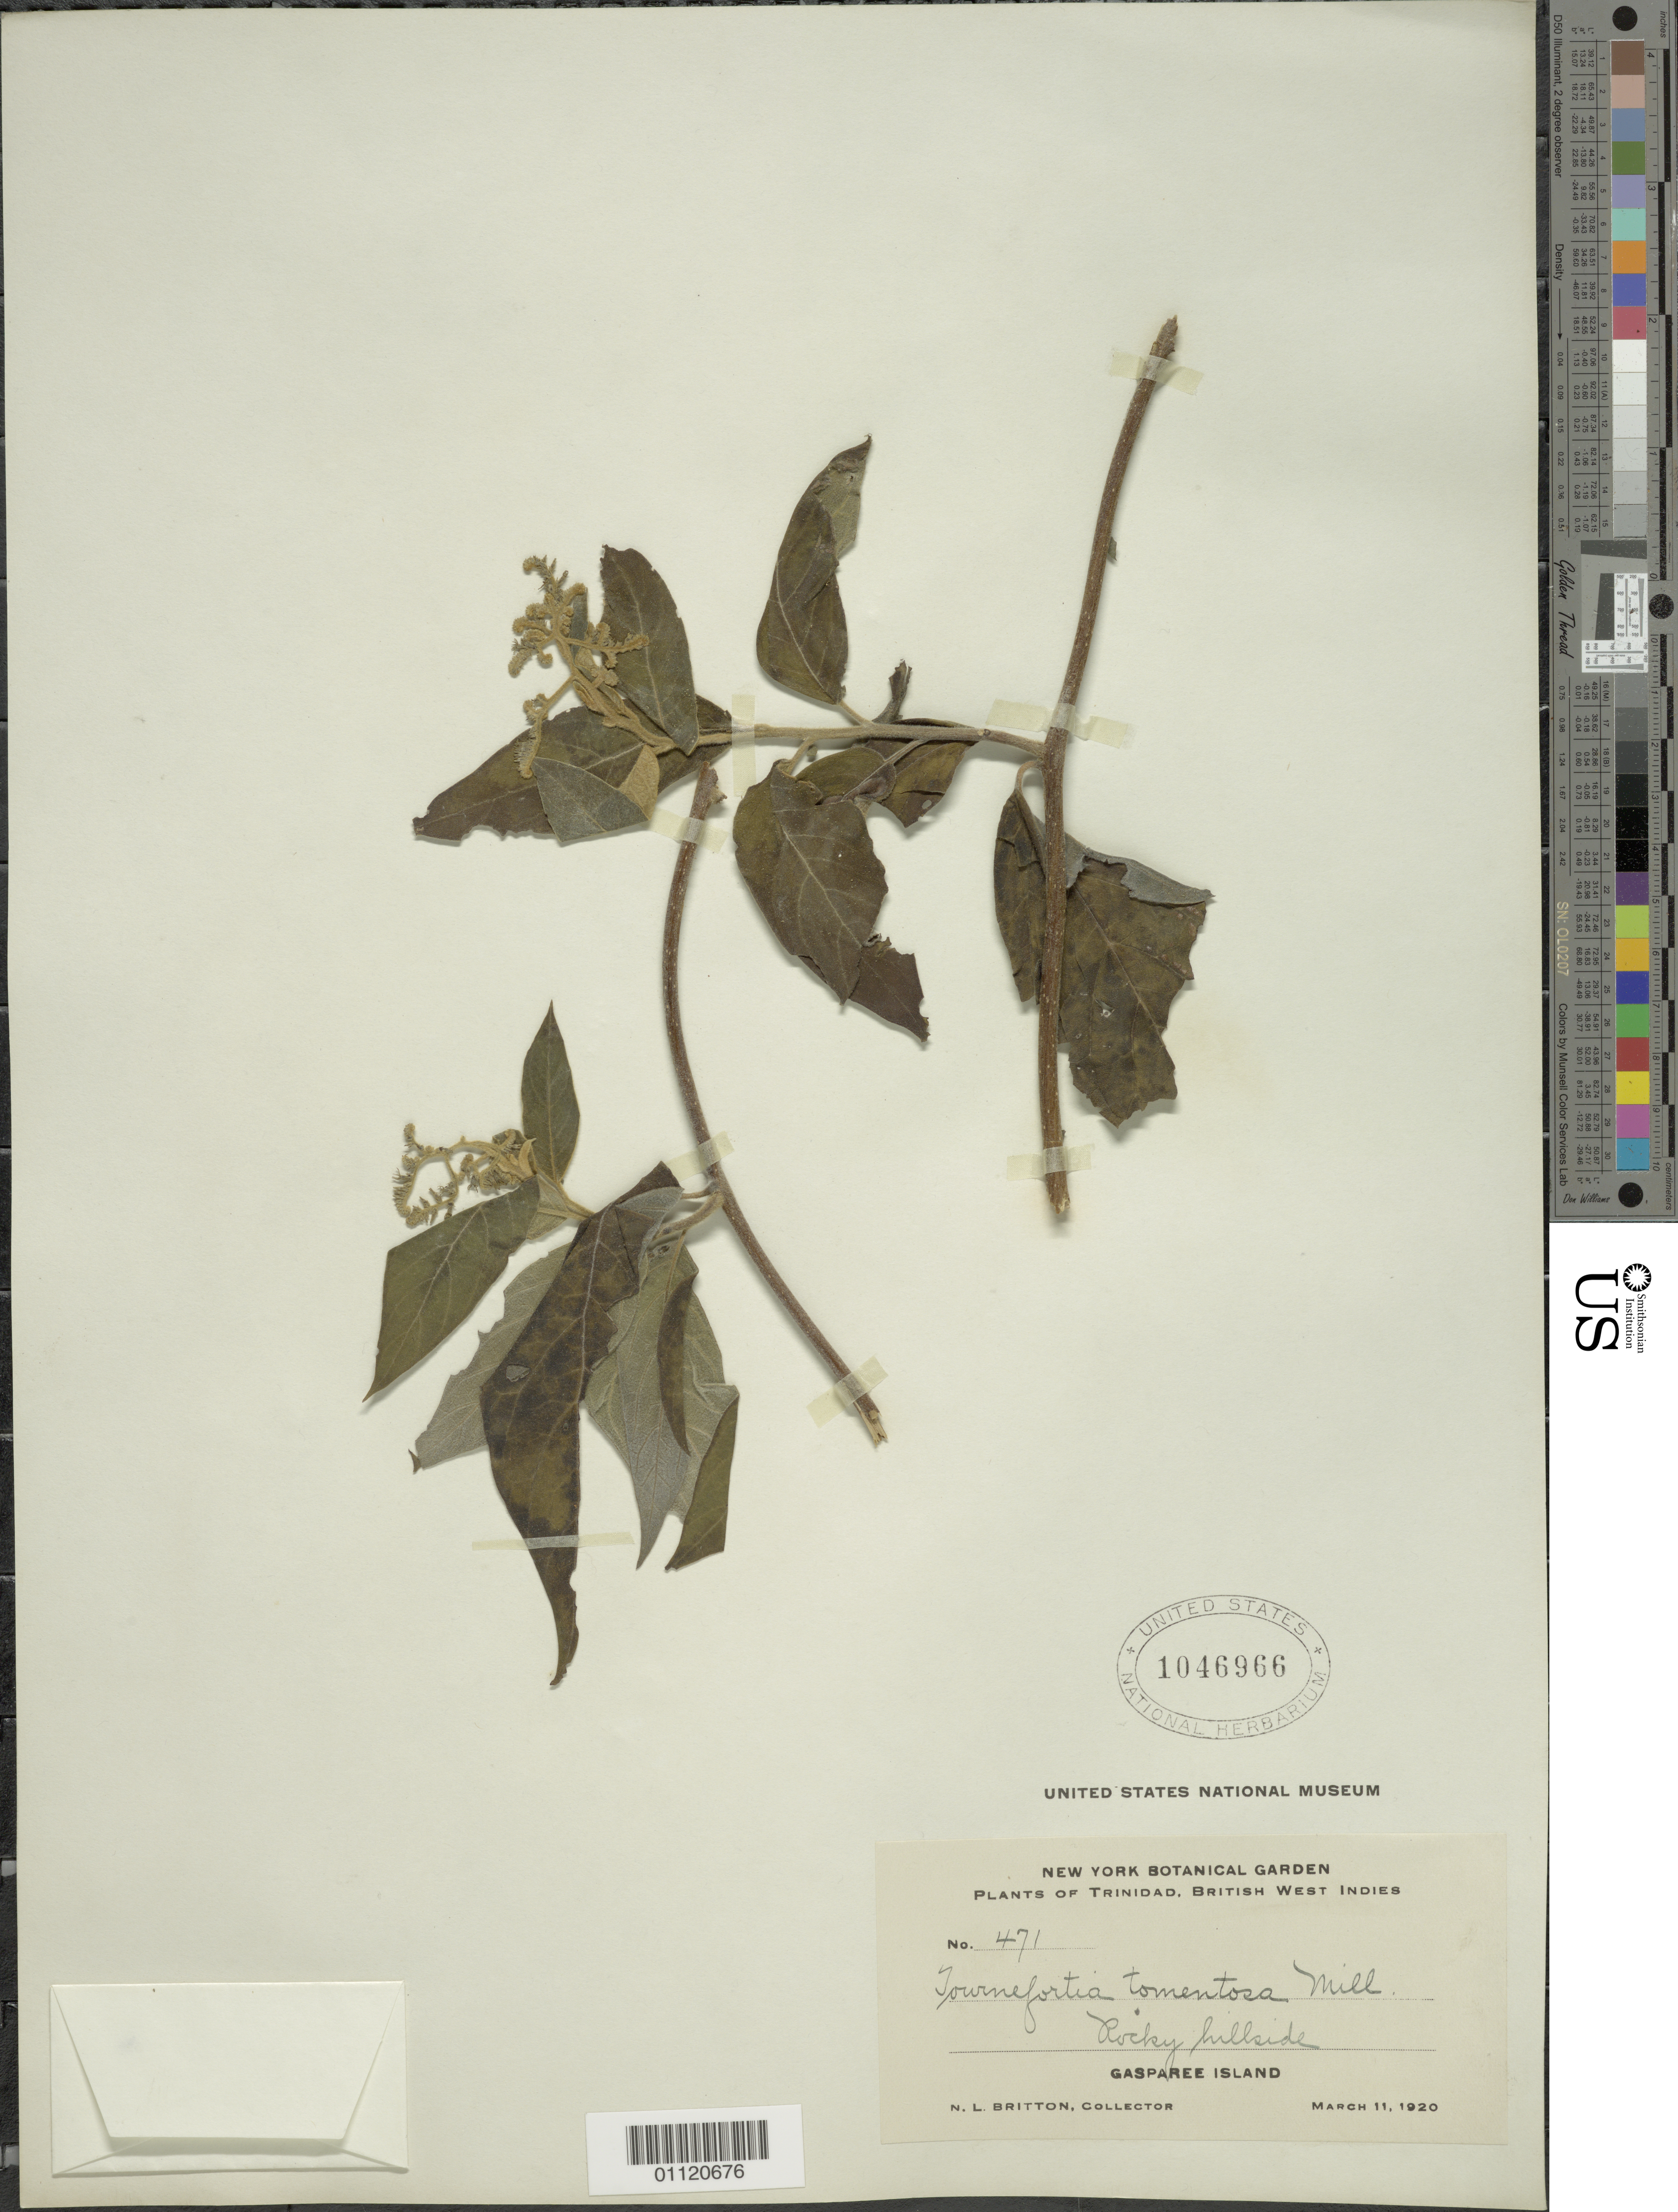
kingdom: Plantae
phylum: Tracheophyta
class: Magnoliopsida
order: Boraginales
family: Heliotropiaceae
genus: Tournefortia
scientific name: Tournefortia volubilis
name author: L.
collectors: N. Britton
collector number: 471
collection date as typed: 11 Mar 1920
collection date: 1920-03-11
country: Trinidad and Tobago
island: Trinidad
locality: Gasparee Island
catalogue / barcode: US 1046966